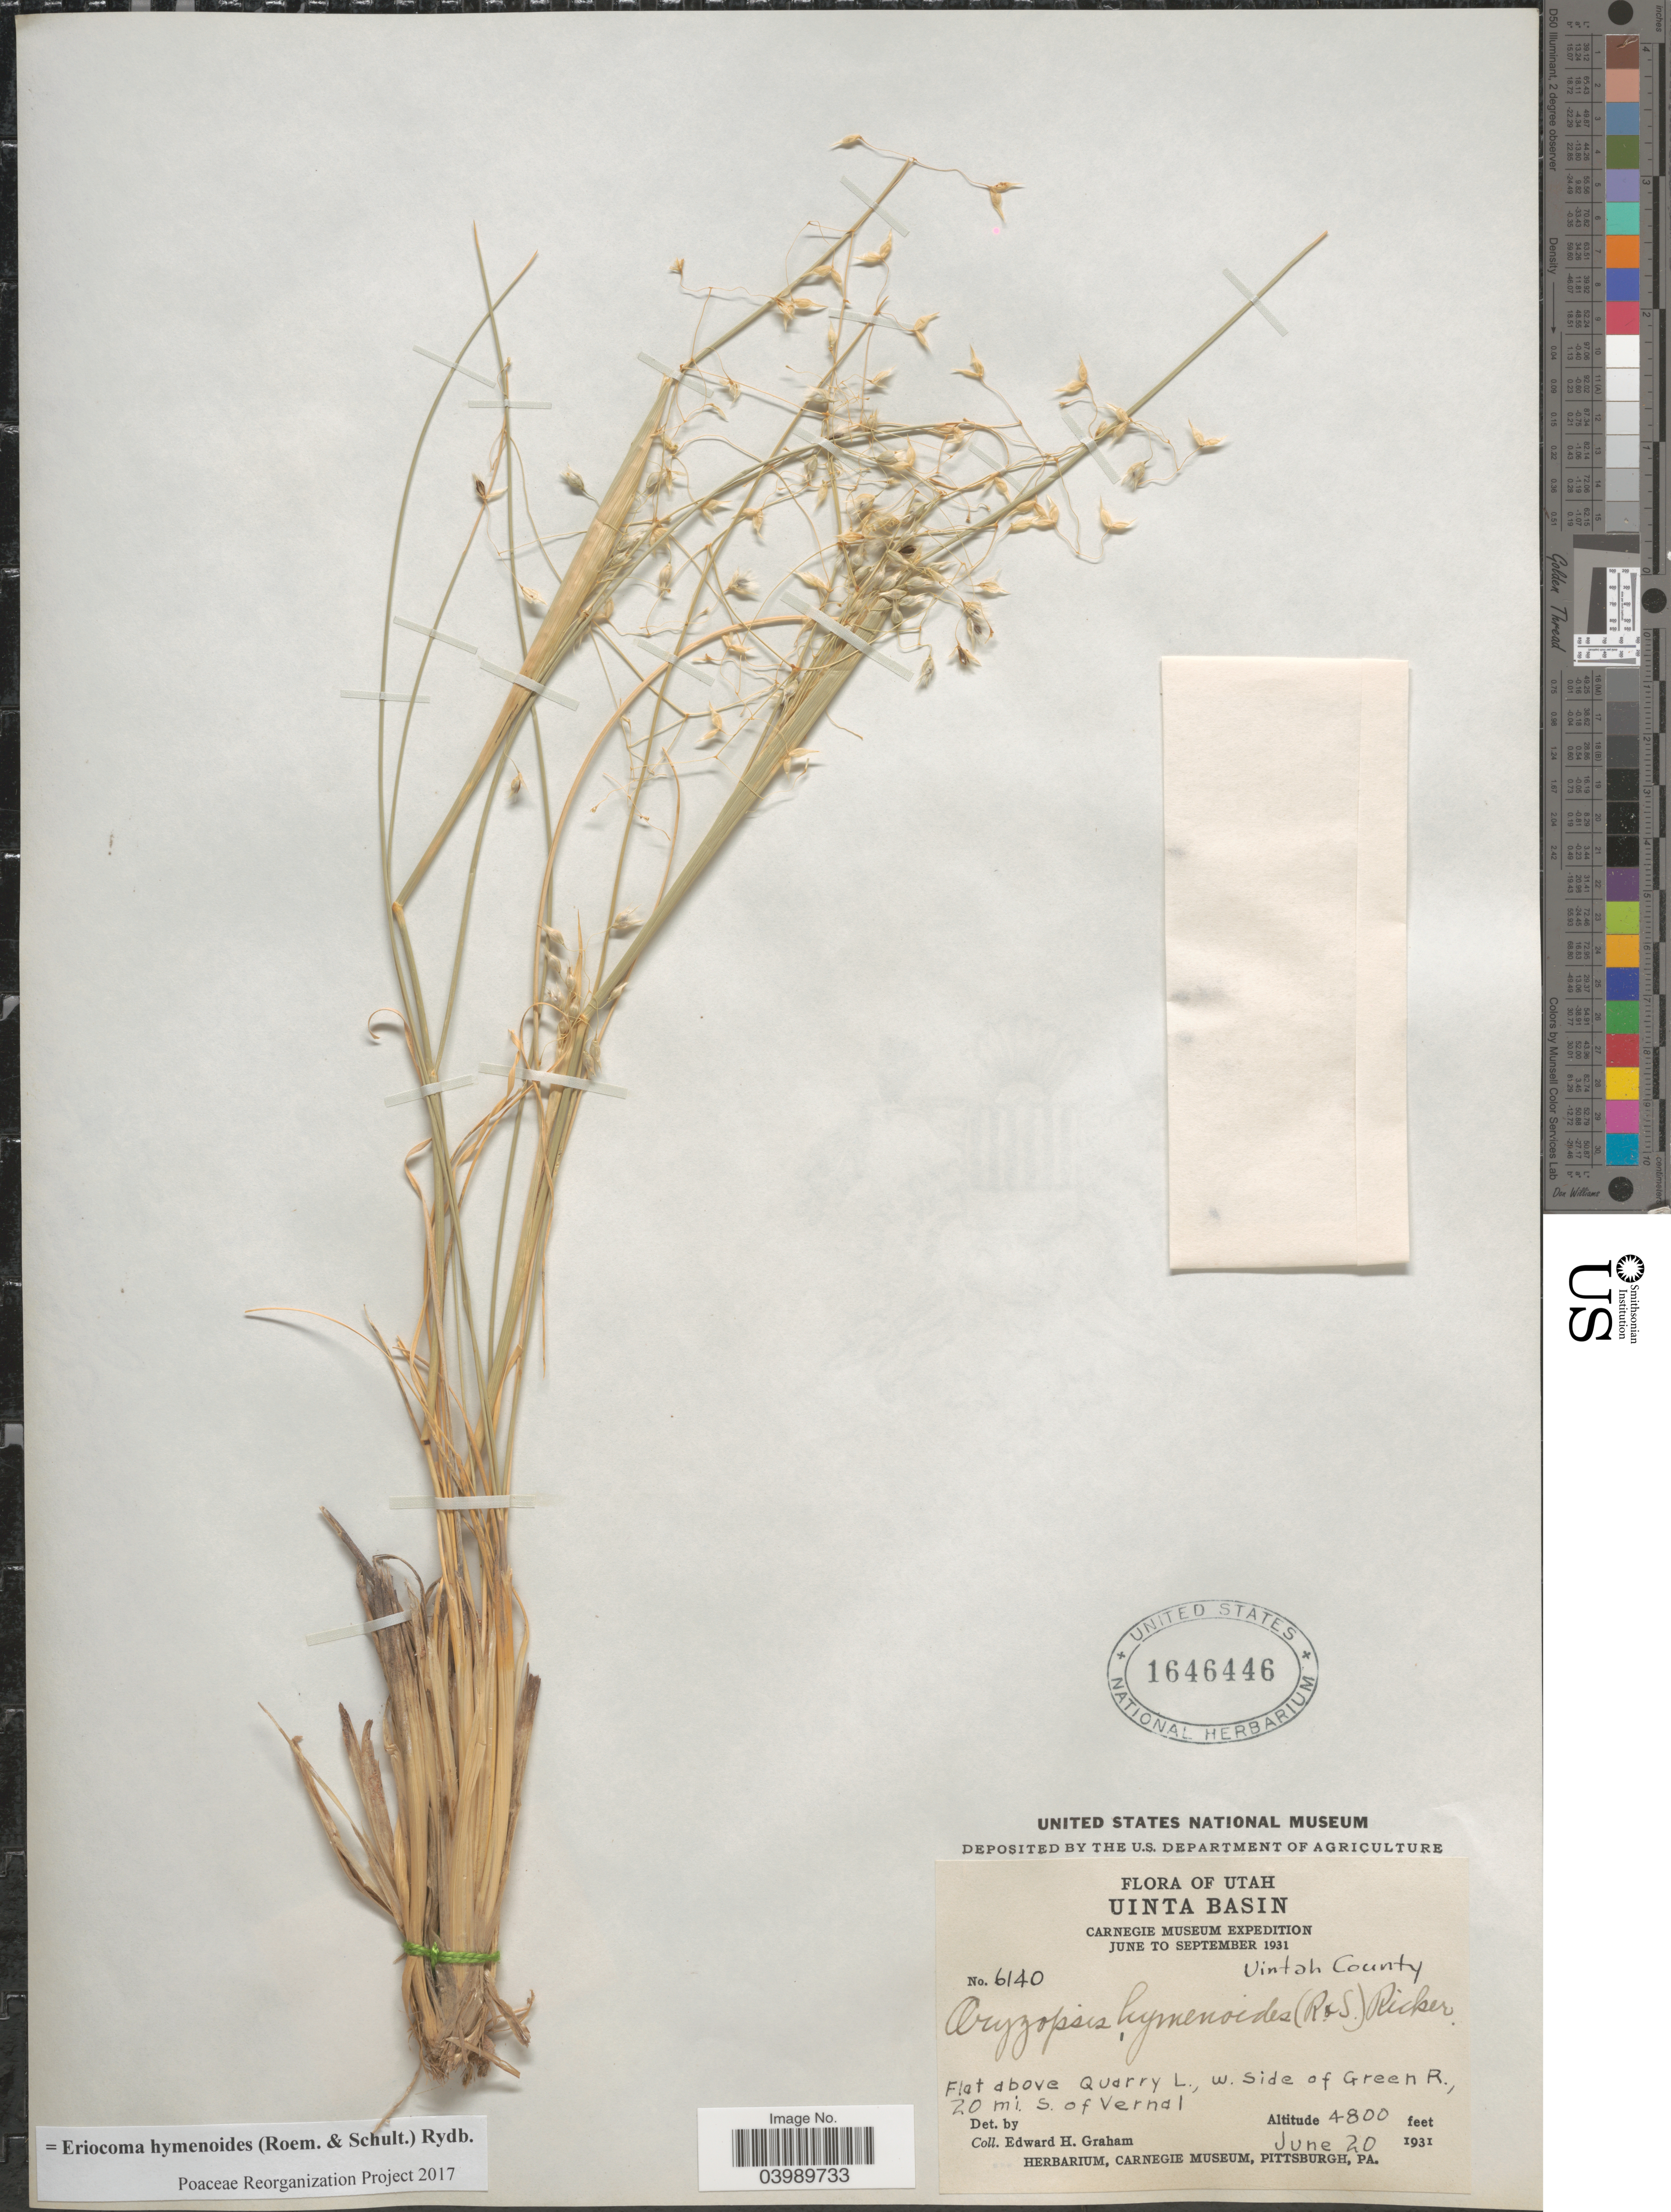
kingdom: Plantae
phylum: Tracheophyta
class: Liliopsida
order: Poales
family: Poaceae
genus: Eriocoma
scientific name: Eriocoma hymenoides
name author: (Roem. & Schult.) Rydb.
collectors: E. H. Graham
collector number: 6140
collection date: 1931-06-20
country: United States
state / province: Utah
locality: Uinta Basin. Uintah County. Flat above Quarry L., w. side of Green R., 20 mi. S. of Vernal.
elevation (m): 1463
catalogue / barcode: US 1646446